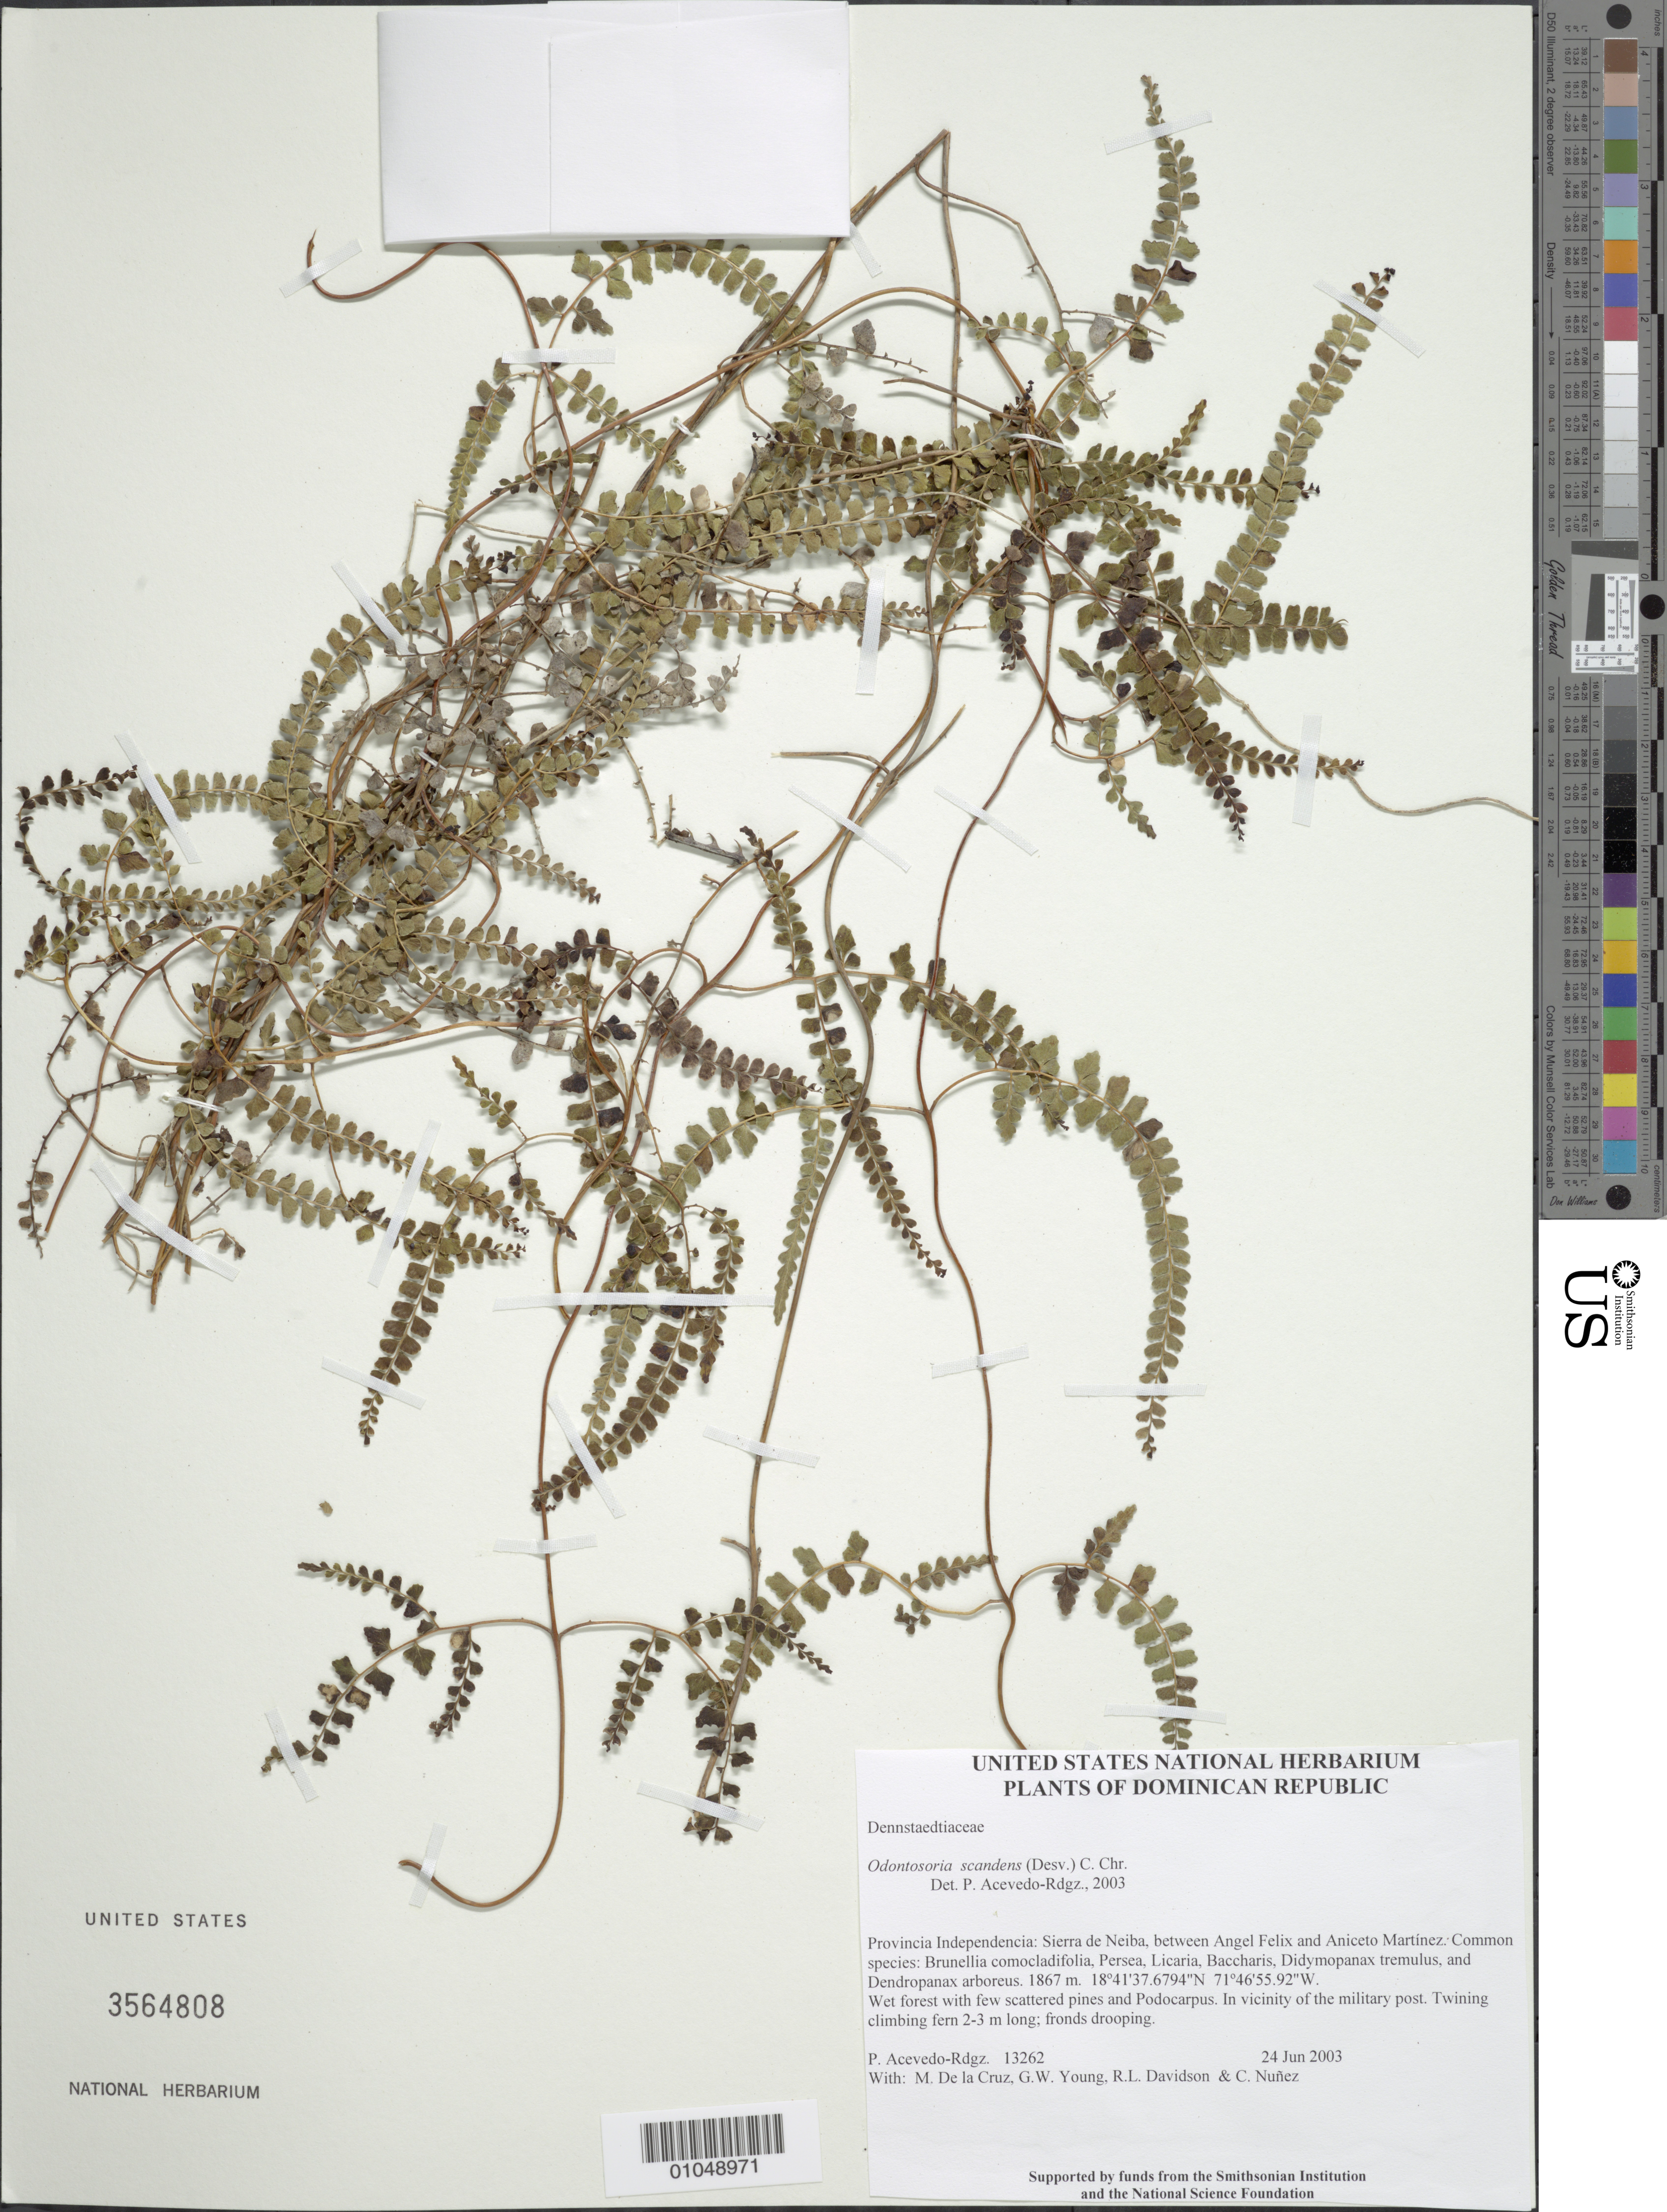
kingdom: Plantae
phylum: Tracheophyta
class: Polypodiopsida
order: Polypodiales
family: Lindsaeaceae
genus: Odontosoria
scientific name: Odontosoria scandens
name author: (Desv.) C. Chr.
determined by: Acevedo-Rodríguez, P., (BOT), Smithsonian Institution - National Museum of Natural History (UNITED STATES)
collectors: P. Acevedo-Rodr., M. de la Cruz, J. Rawlins, G. Young, R. Davidson & C. Nunez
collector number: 13262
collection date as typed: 24 Jun 2003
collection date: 2003-06-24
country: Dominican Republic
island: Hispaniola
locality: Provincia Independencia: Sierra de Neiba, between Angel Felix and Aniceto Martínez. Common species: Brunellia comocladifolia, Persea, Licaria, Baccharis, Didymopanax tremulus, and Dendropanax arboreus.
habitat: Wet forest with few scattered pines and Podocarpus. In vicinity of the military post.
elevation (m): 1867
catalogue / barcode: US 3564808